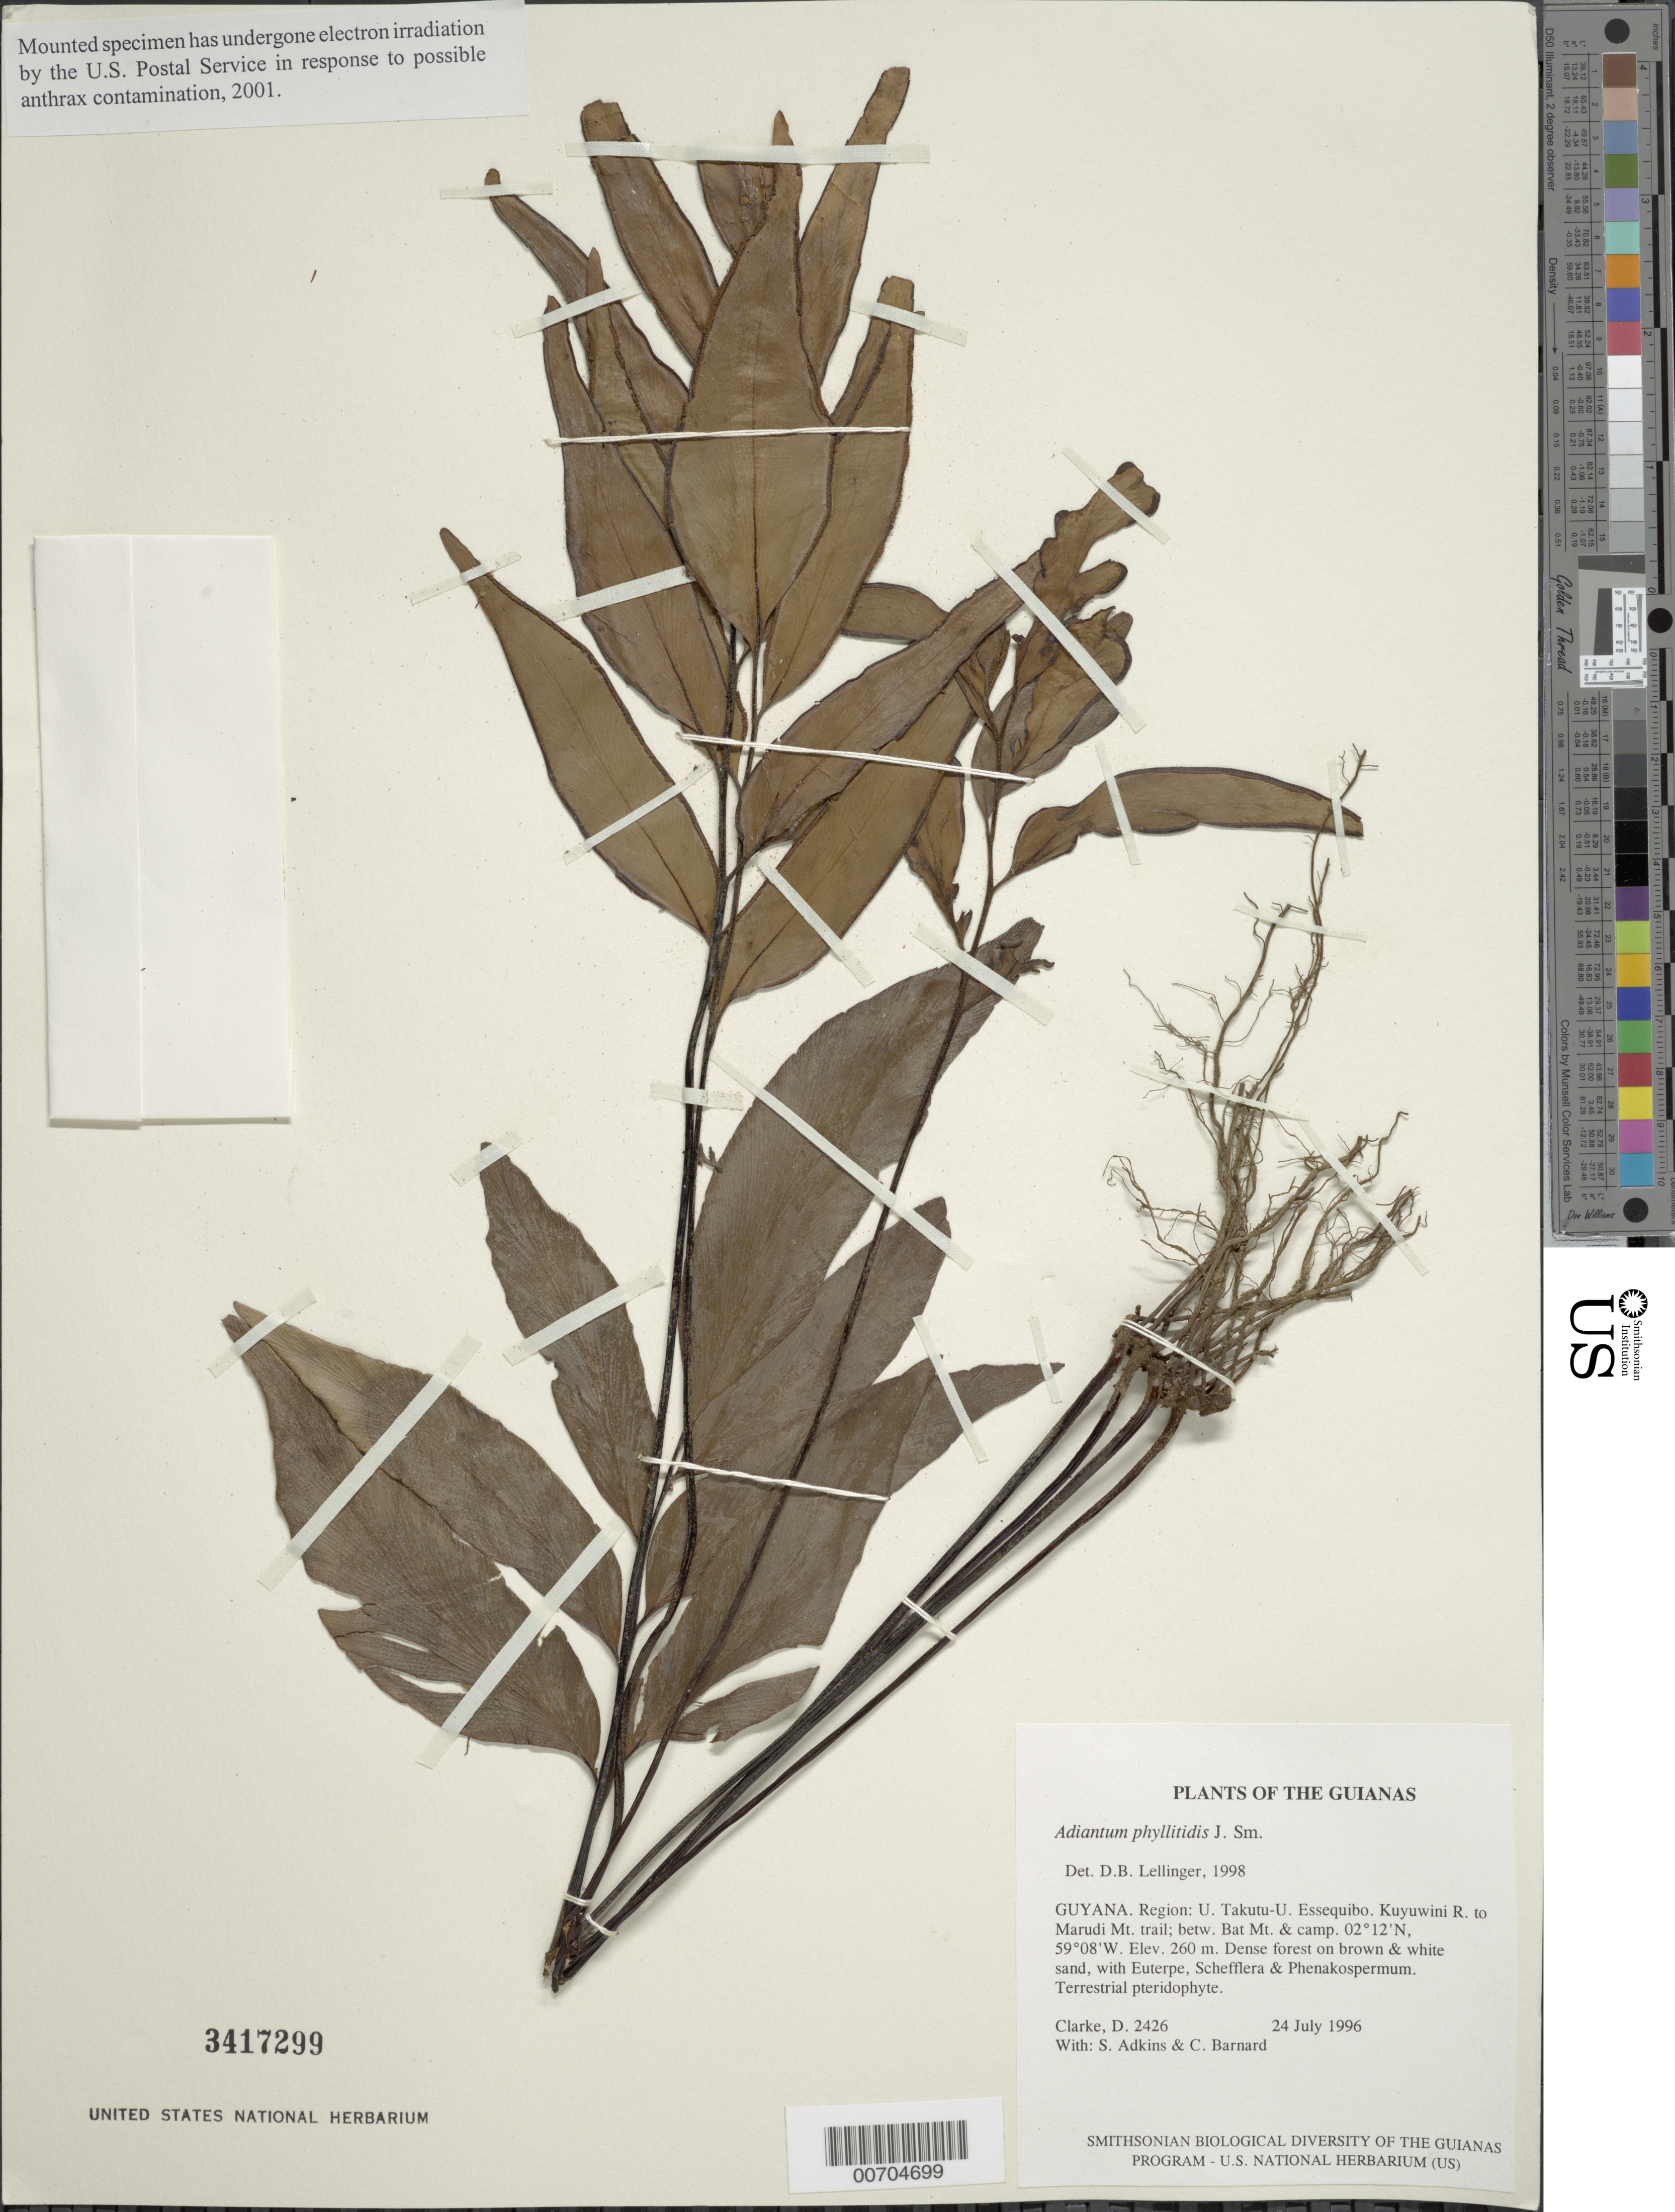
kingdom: Plantae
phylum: Tracheophyta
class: Polypodiopsida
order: Polypodiales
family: Pteridaceae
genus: Adiantum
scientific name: Adiantum phyllitidis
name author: J. Sm.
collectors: H. D. Clarke, S. Adkins & C. Bernard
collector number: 2426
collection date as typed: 24 July 1996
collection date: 1996-07-24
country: Guyana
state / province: U. Takutu-U. Essequibo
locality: Kuyuwini R. to Marudi Mt. trail; betw. Bat Mt. & camp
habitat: Dense forest on brown & white sand, with Euterpe, Schefflera & Phenakospermum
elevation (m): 260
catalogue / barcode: US 3417299